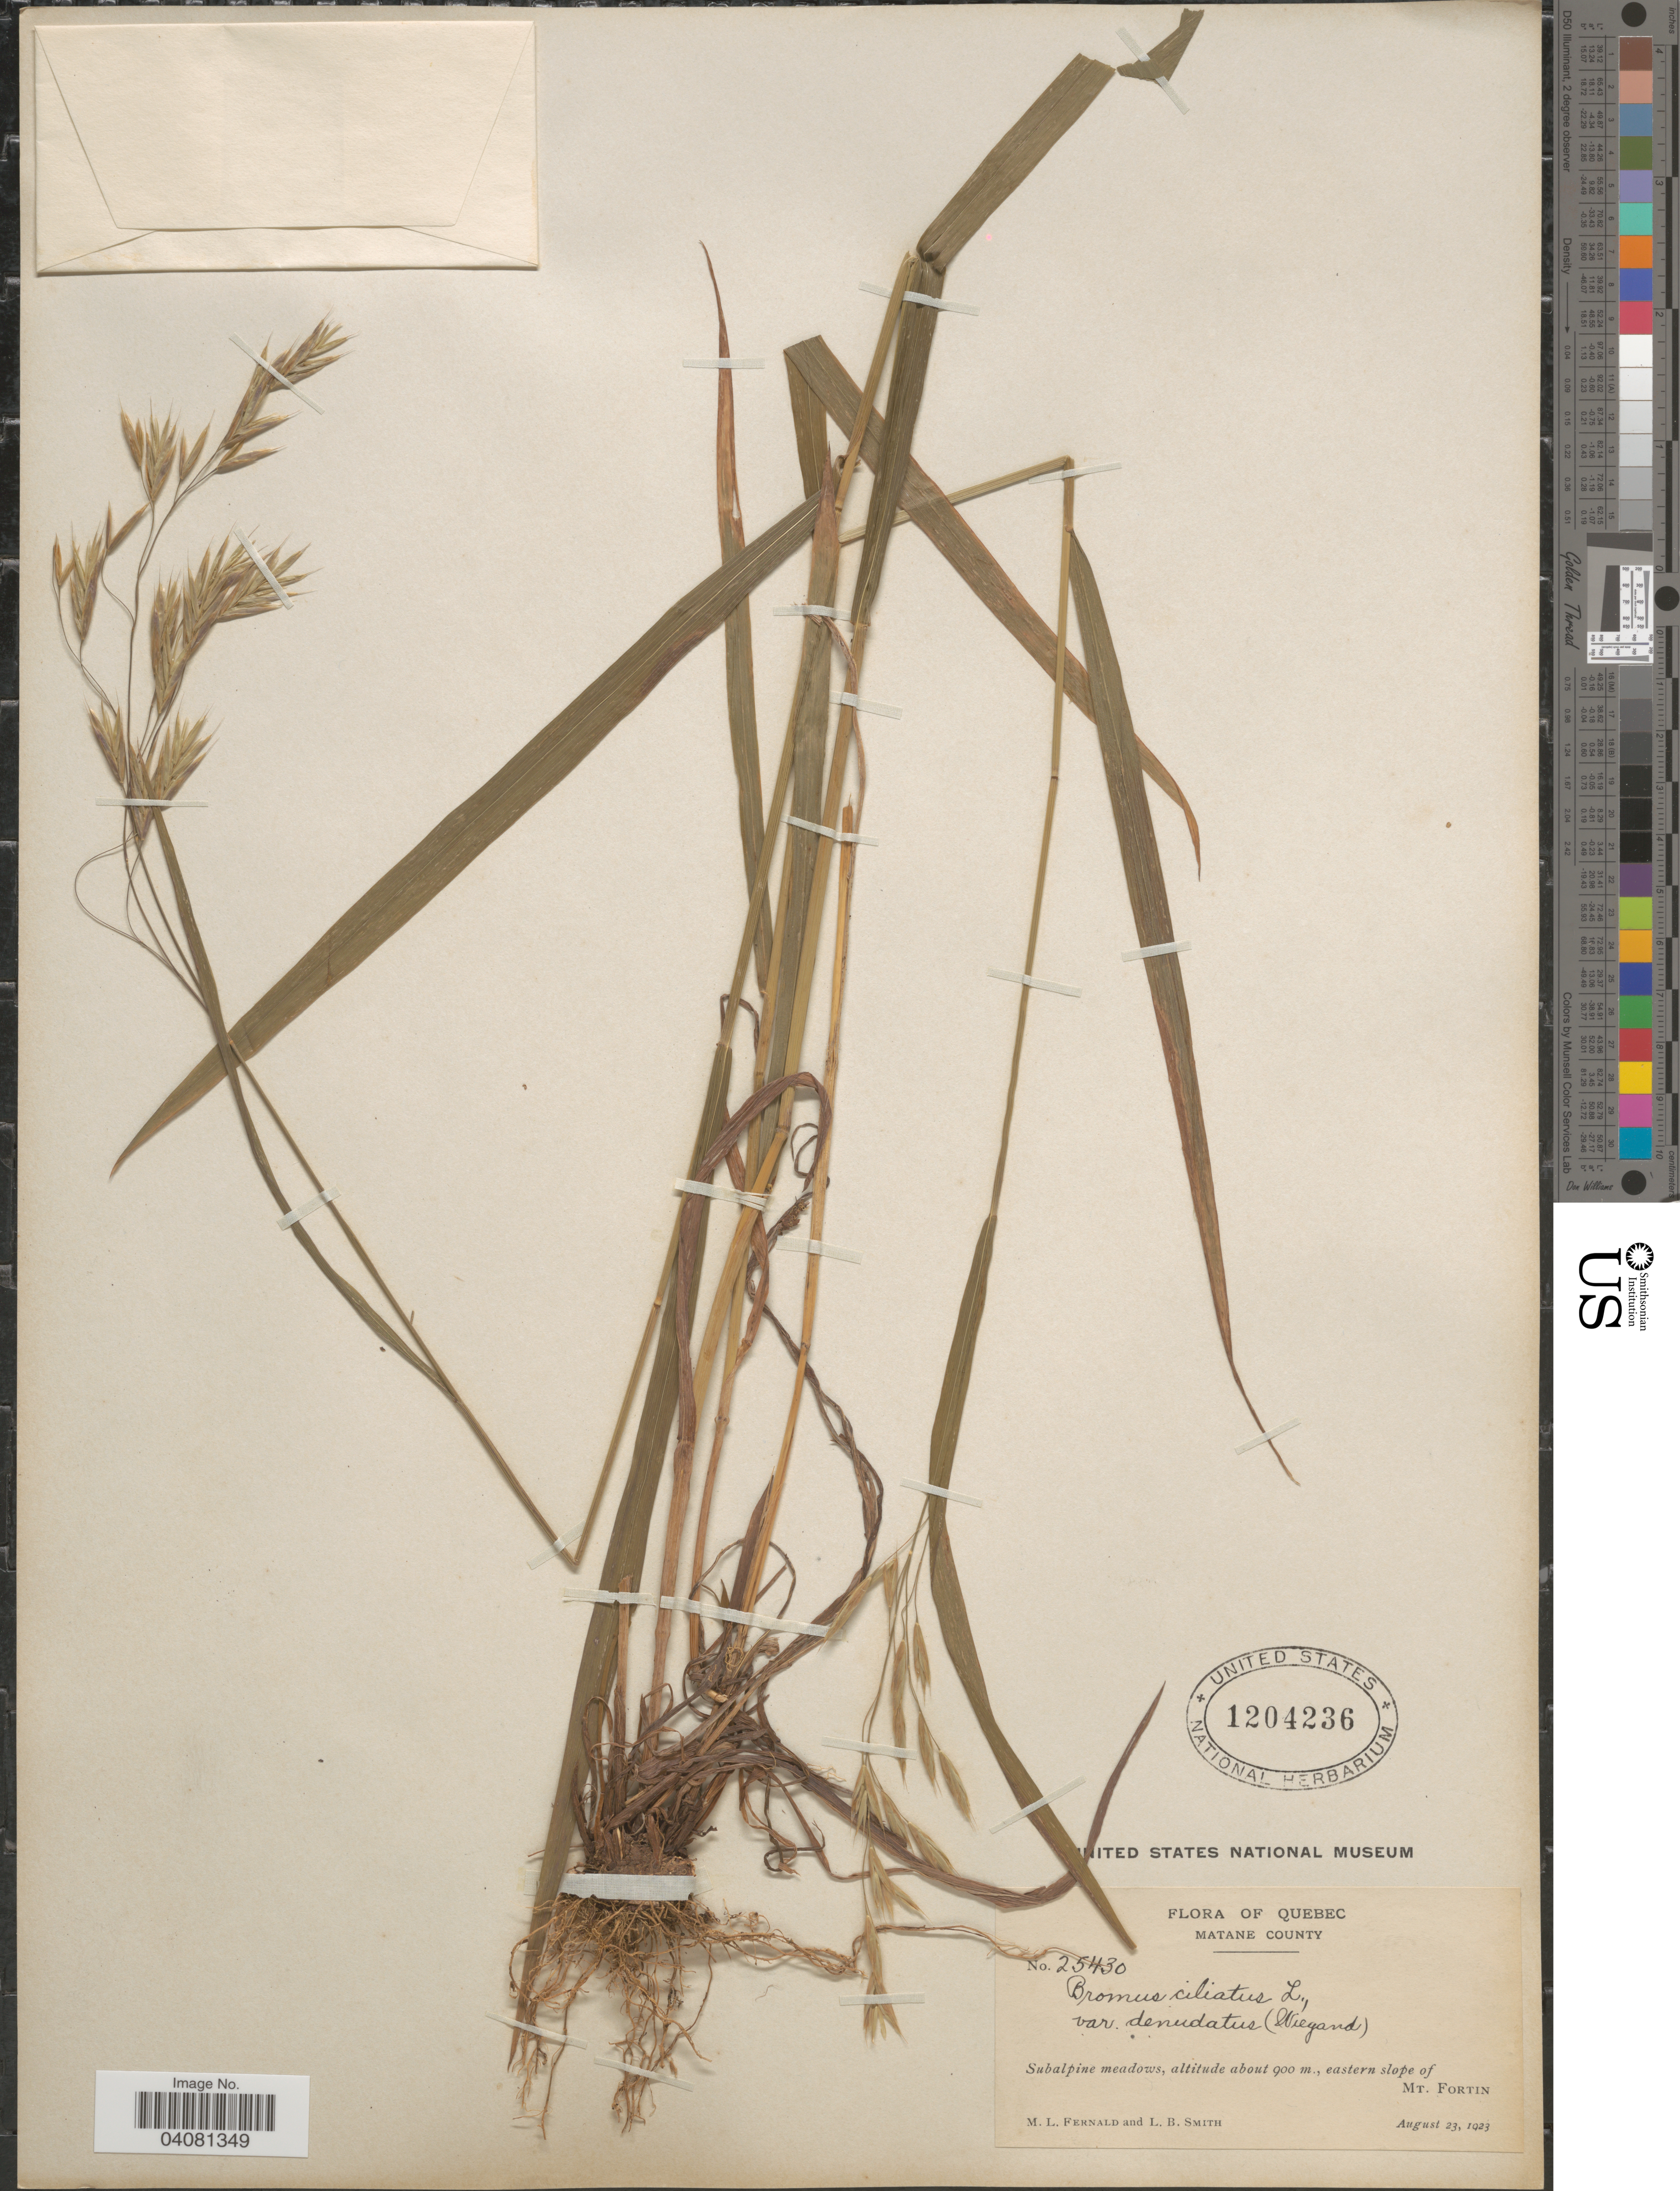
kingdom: Plantae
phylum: Tracheophyta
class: Liliopsida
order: Poales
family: Poaceae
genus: Bromus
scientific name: Bromus ciliatus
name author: L.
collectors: M. L. Fernald & L. Smith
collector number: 25430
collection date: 1923-08-23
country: Canada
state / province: Quebec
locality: Matane County. Subalpine meadows, eastern slope of Mt. Fortin.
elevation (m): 900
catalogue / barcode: US 1204236